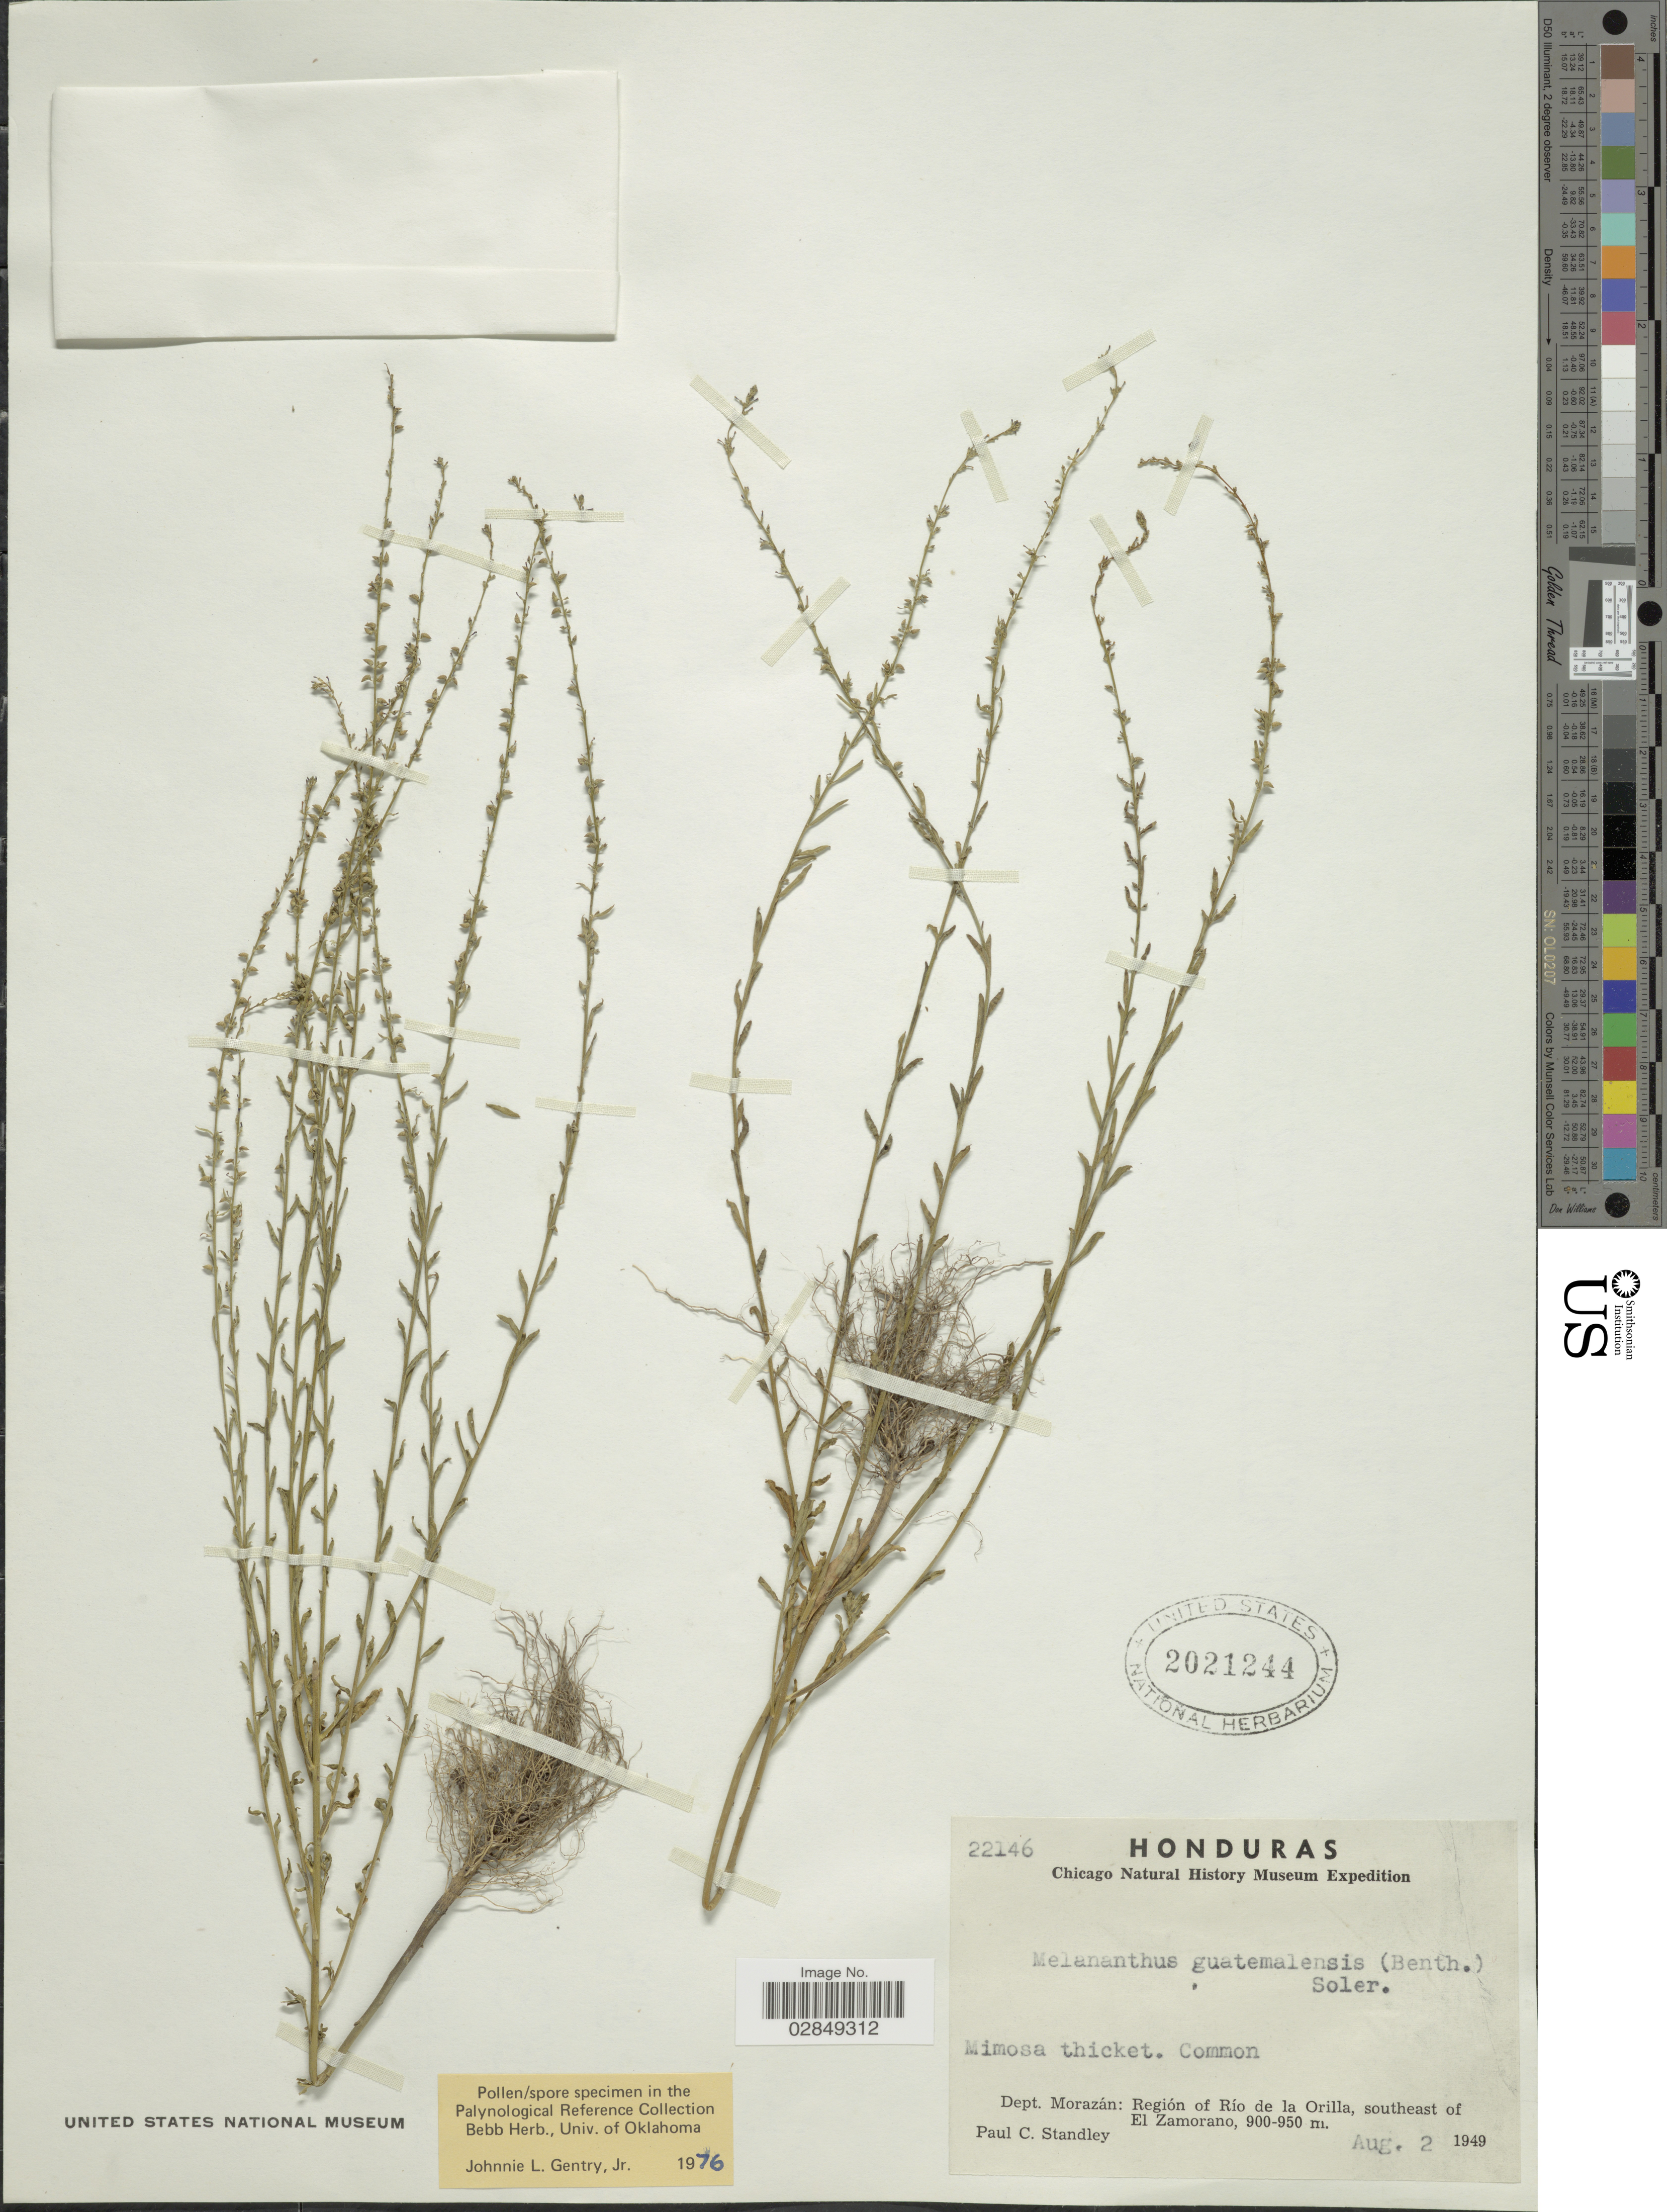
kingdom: Plantae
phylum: Tracheophyta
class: Magnoliopsida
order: Solanales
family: Solanaceae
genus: Melananthus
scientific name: Melananthus guatemalensis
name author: (Benth. ex Hemsl.) Soler.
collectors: P. C. Standley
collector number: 22146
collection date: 1949-08-02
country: Honduras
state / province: Fco. Morazán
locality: Dept. Morazán: Región of Río de la Orilla, southeast of El Zamorano.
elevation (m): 900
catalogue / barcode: US 2021244